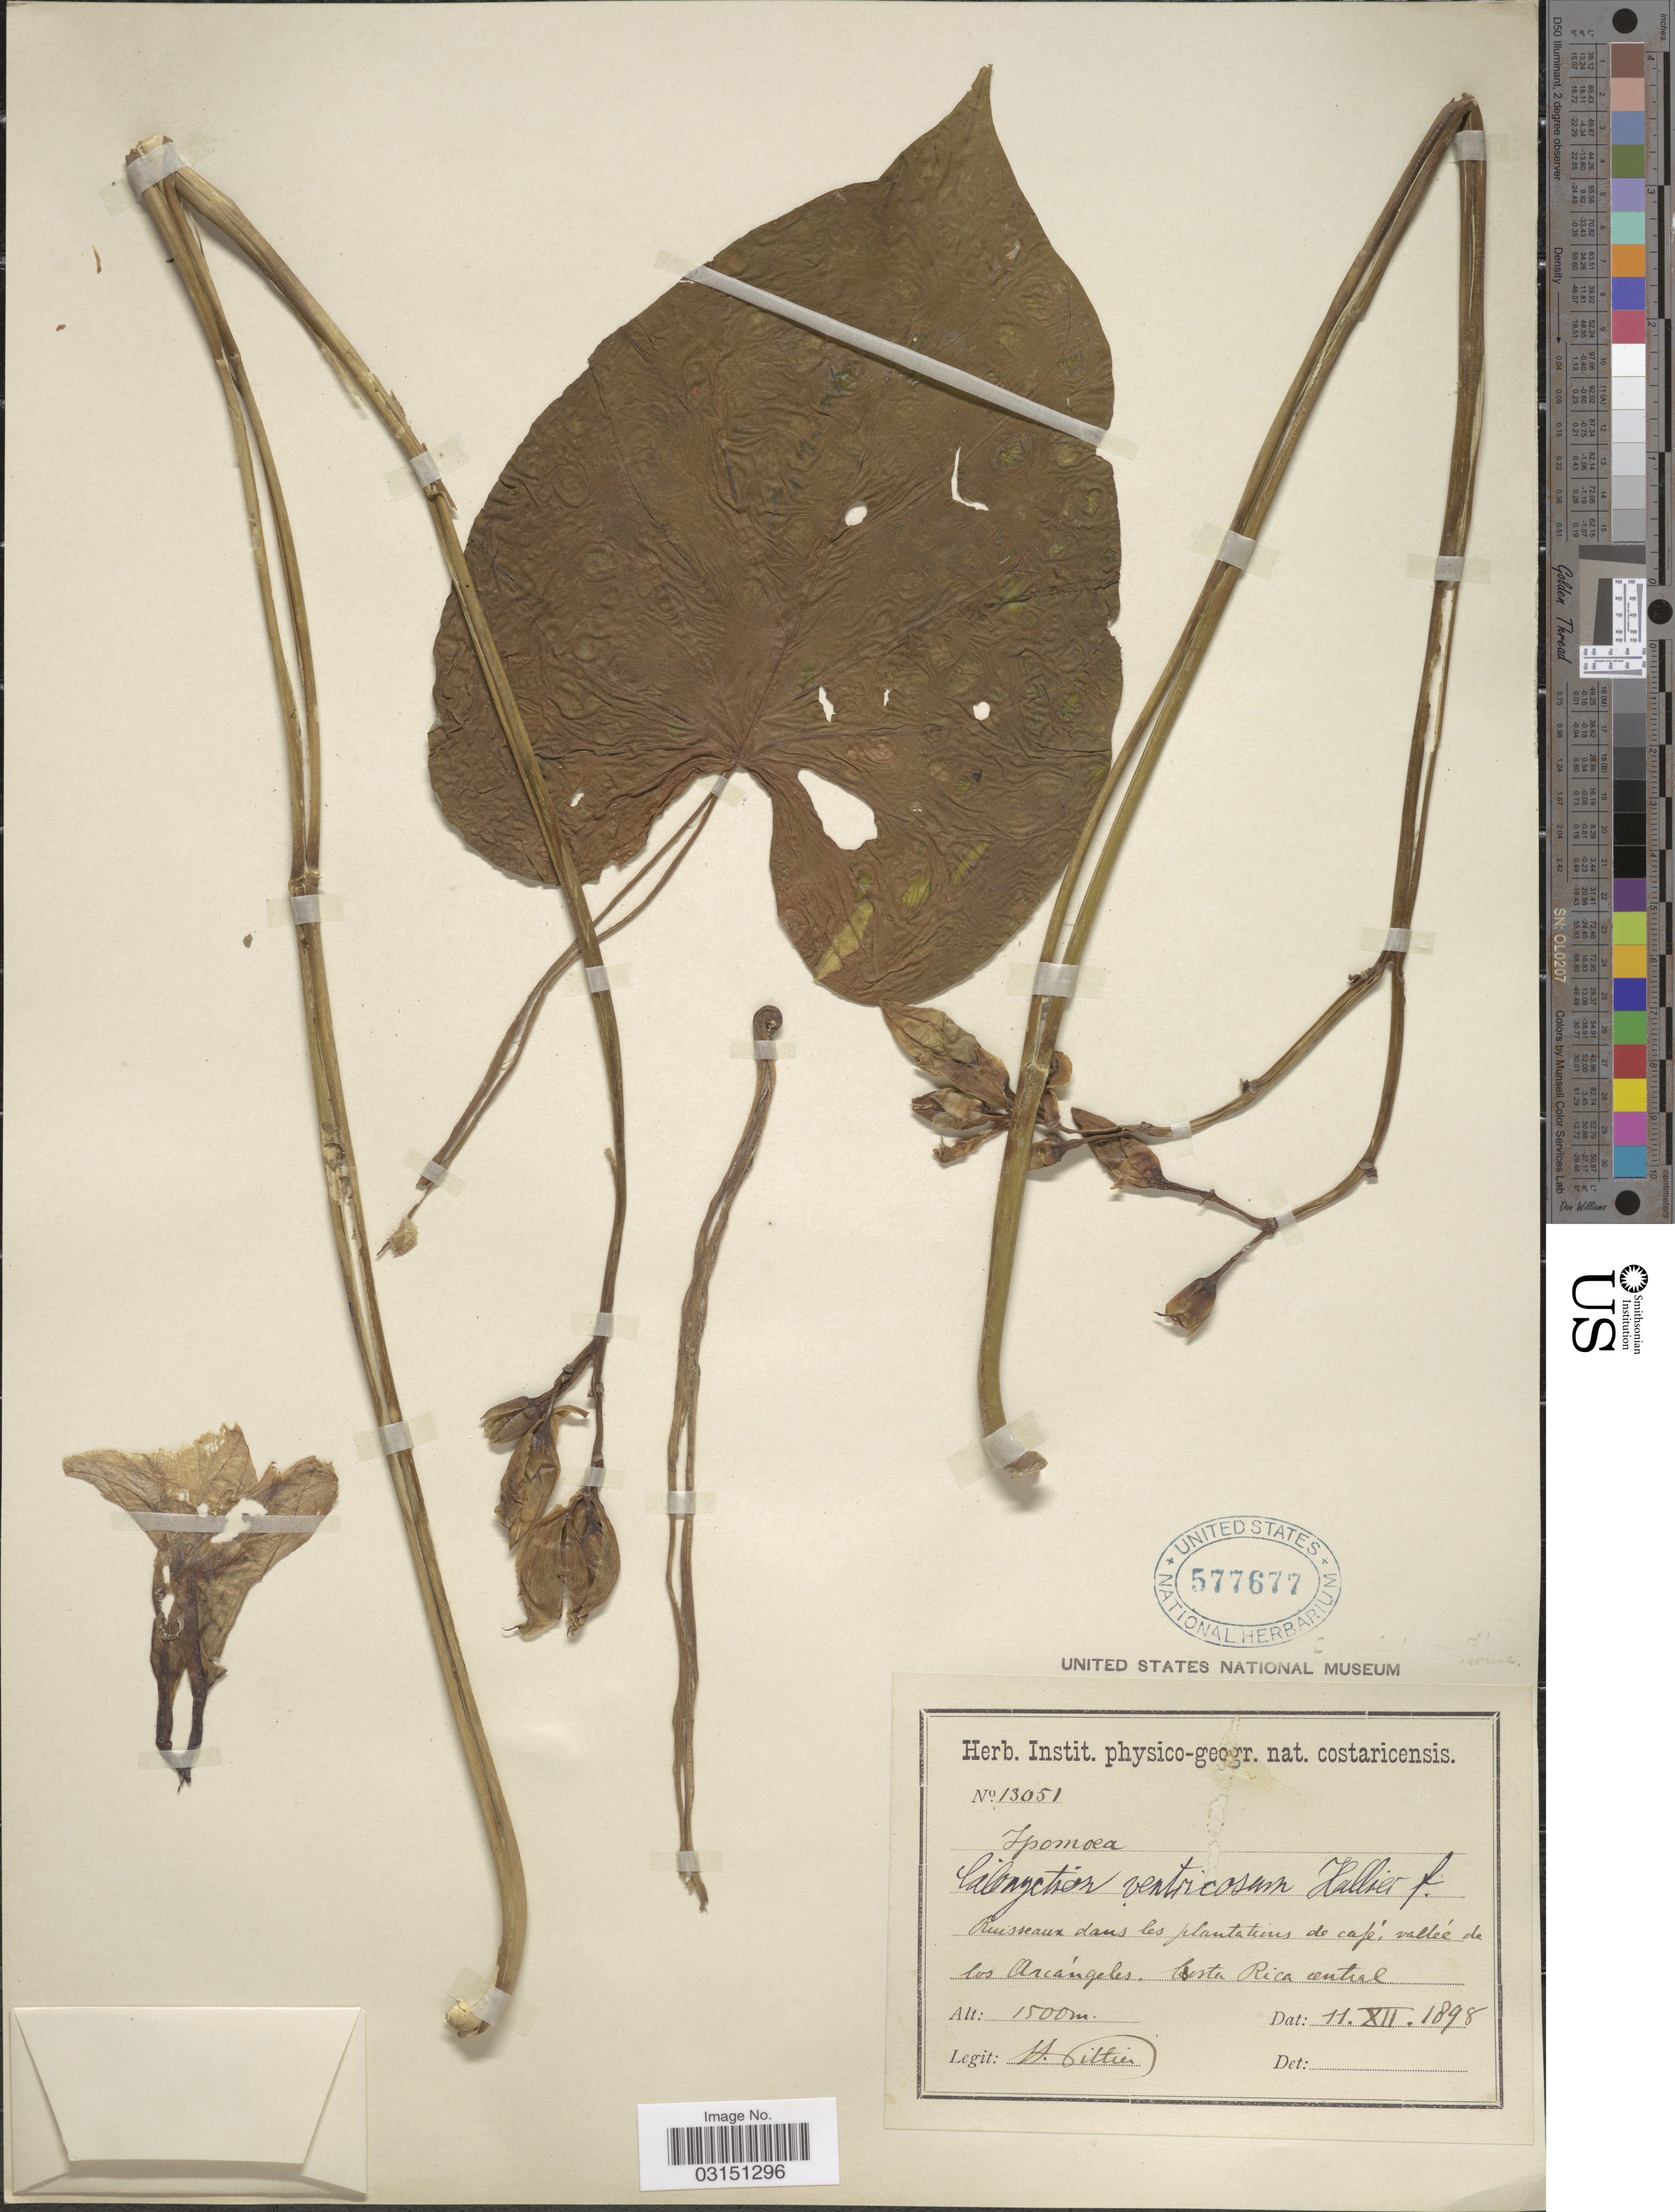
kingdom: Plantae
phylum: Tracheophyta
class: Magnoliopsida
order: Solanales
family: Convolvulaceae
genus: Ipomoea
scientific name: Ipomoea santillanii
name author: O'Donell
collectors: H. F. Pittier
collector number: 13051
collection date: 1898-12-11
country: Costa Rica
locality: Ruisseaux dans les plantations de café, vallée de los Arcángeles. Costa Rica central.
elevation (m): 1500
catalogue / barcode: US 577677